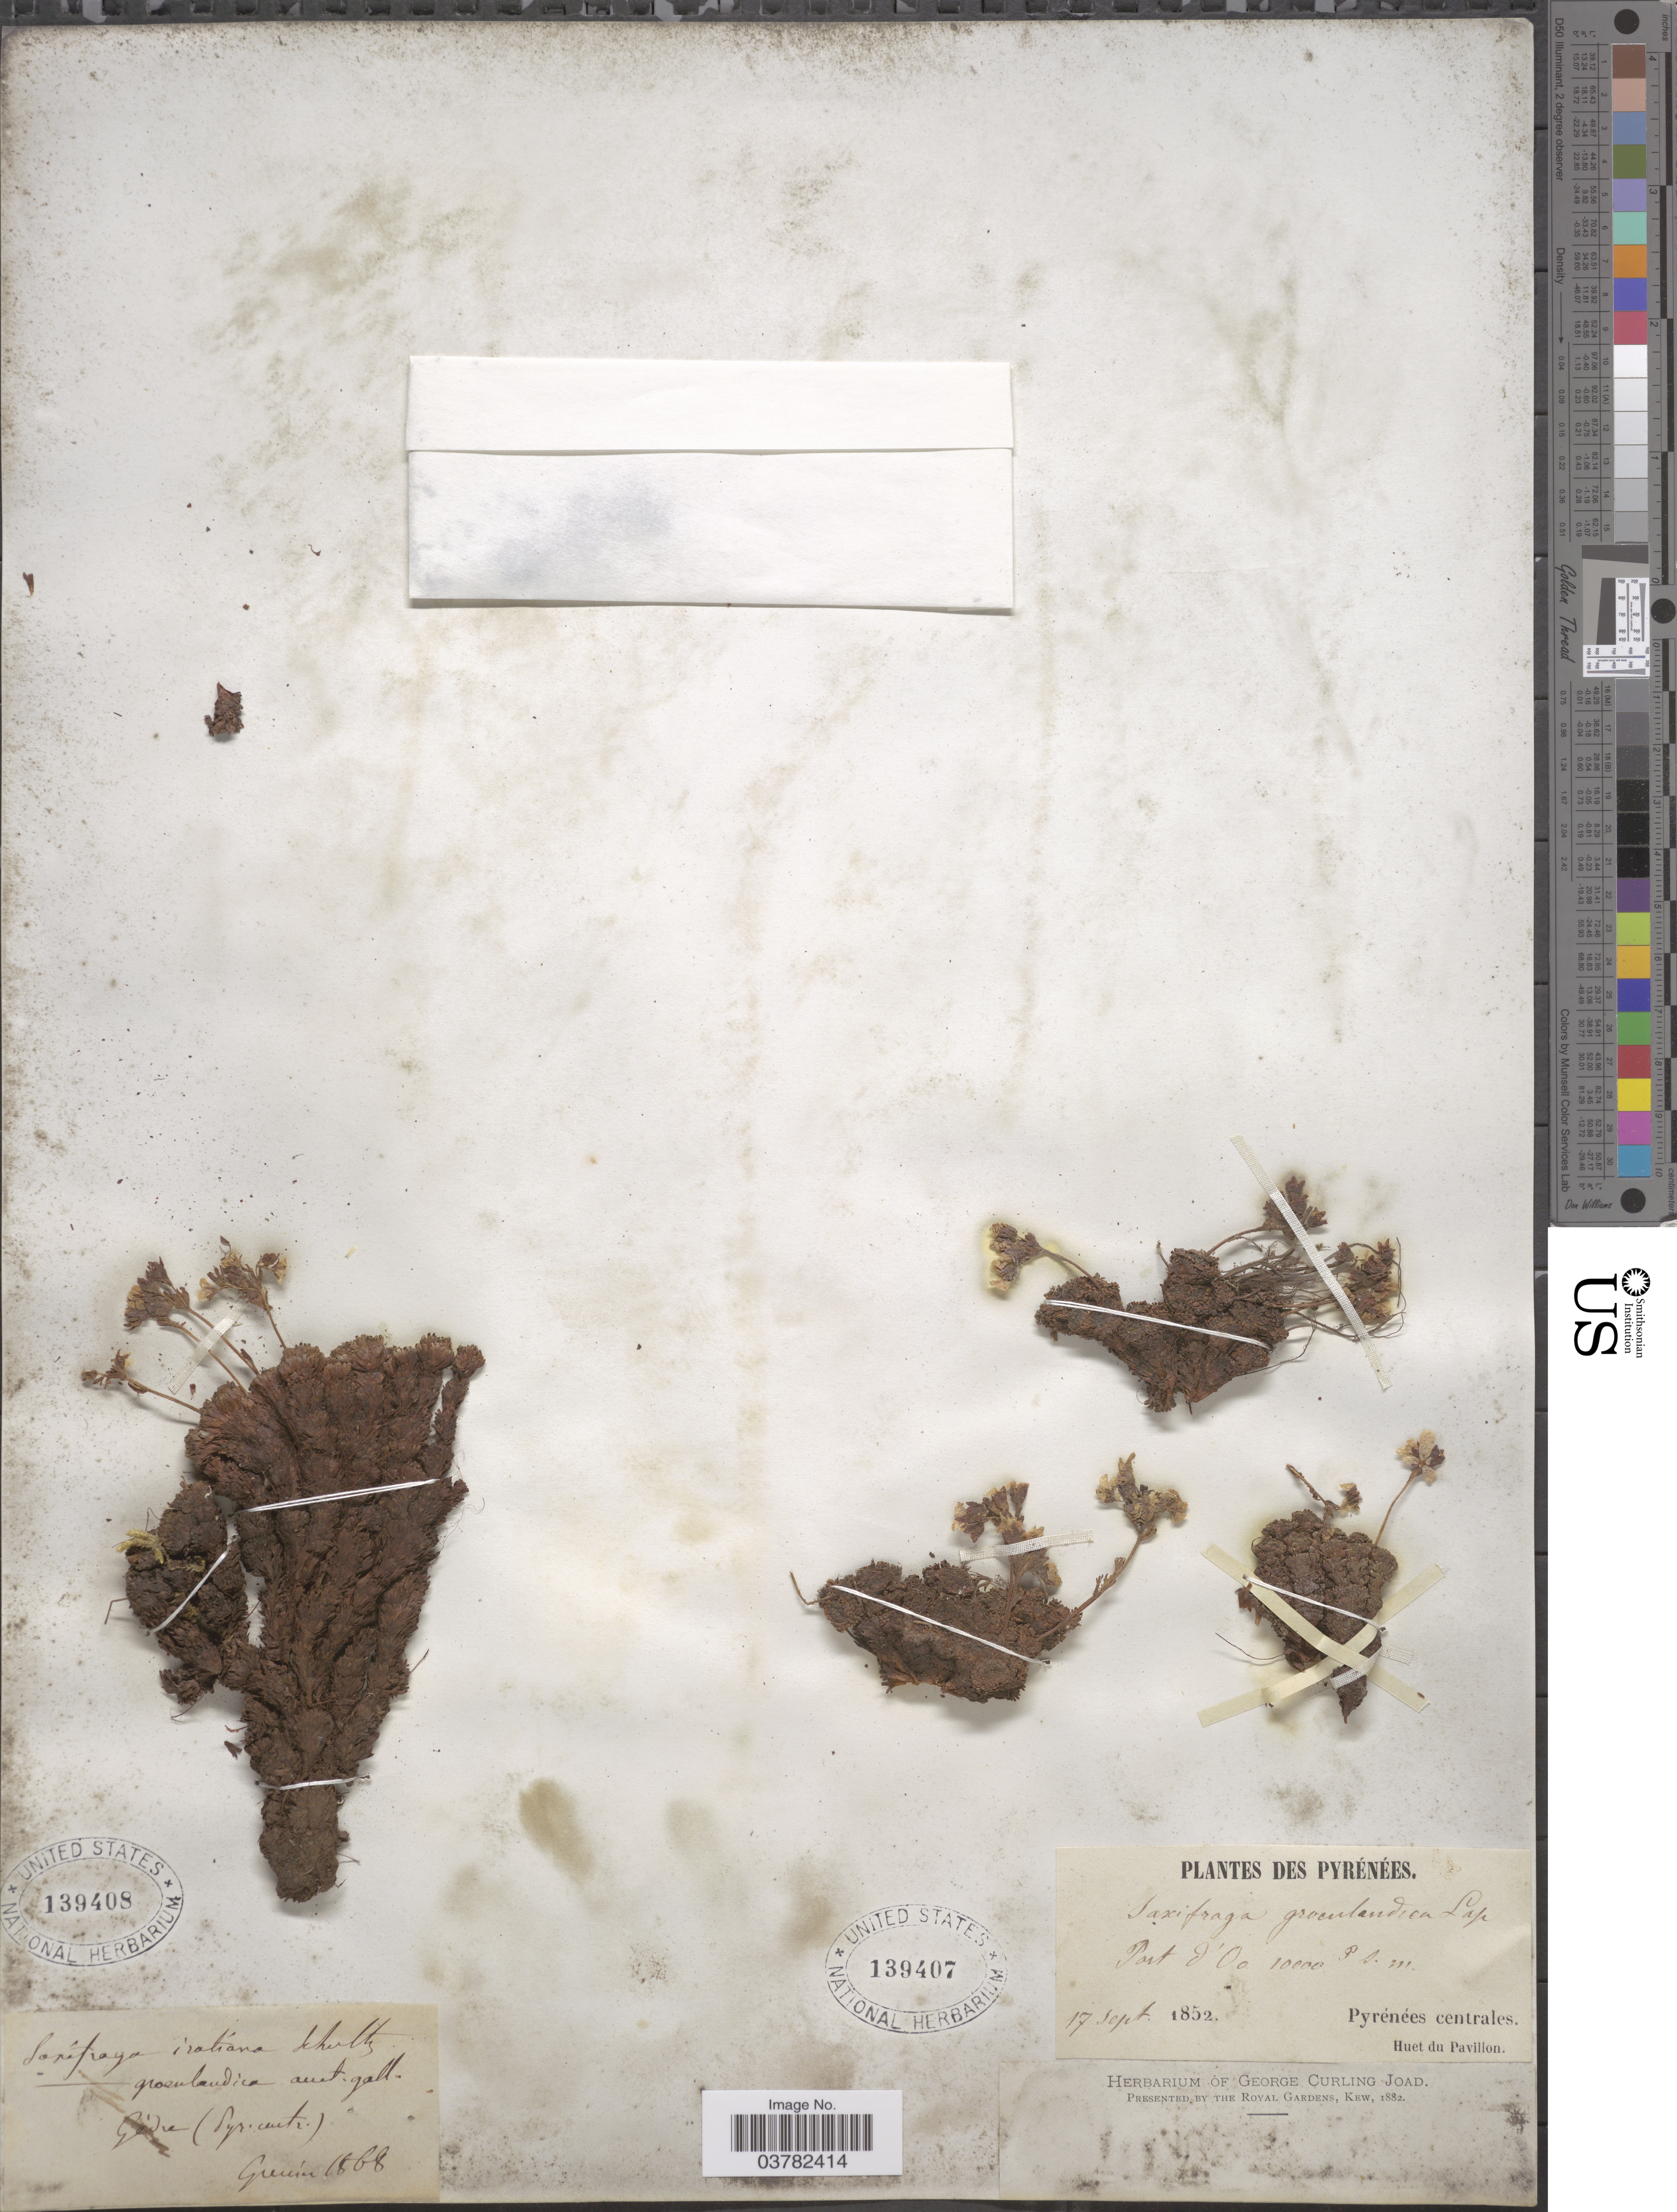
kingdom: Plantae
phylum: Tracheophyta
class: Magnoliopsida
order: Saxifragales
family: Saxifragaceae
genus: Saxifraga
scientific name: Saxifraga groenlandica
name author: L.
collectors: Huet du Pavillon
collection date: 1852-09-17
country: France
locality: Pyrénées. Port d' Oo. Pyrénées centrales.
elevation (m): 10000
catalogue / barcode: US 139407-2